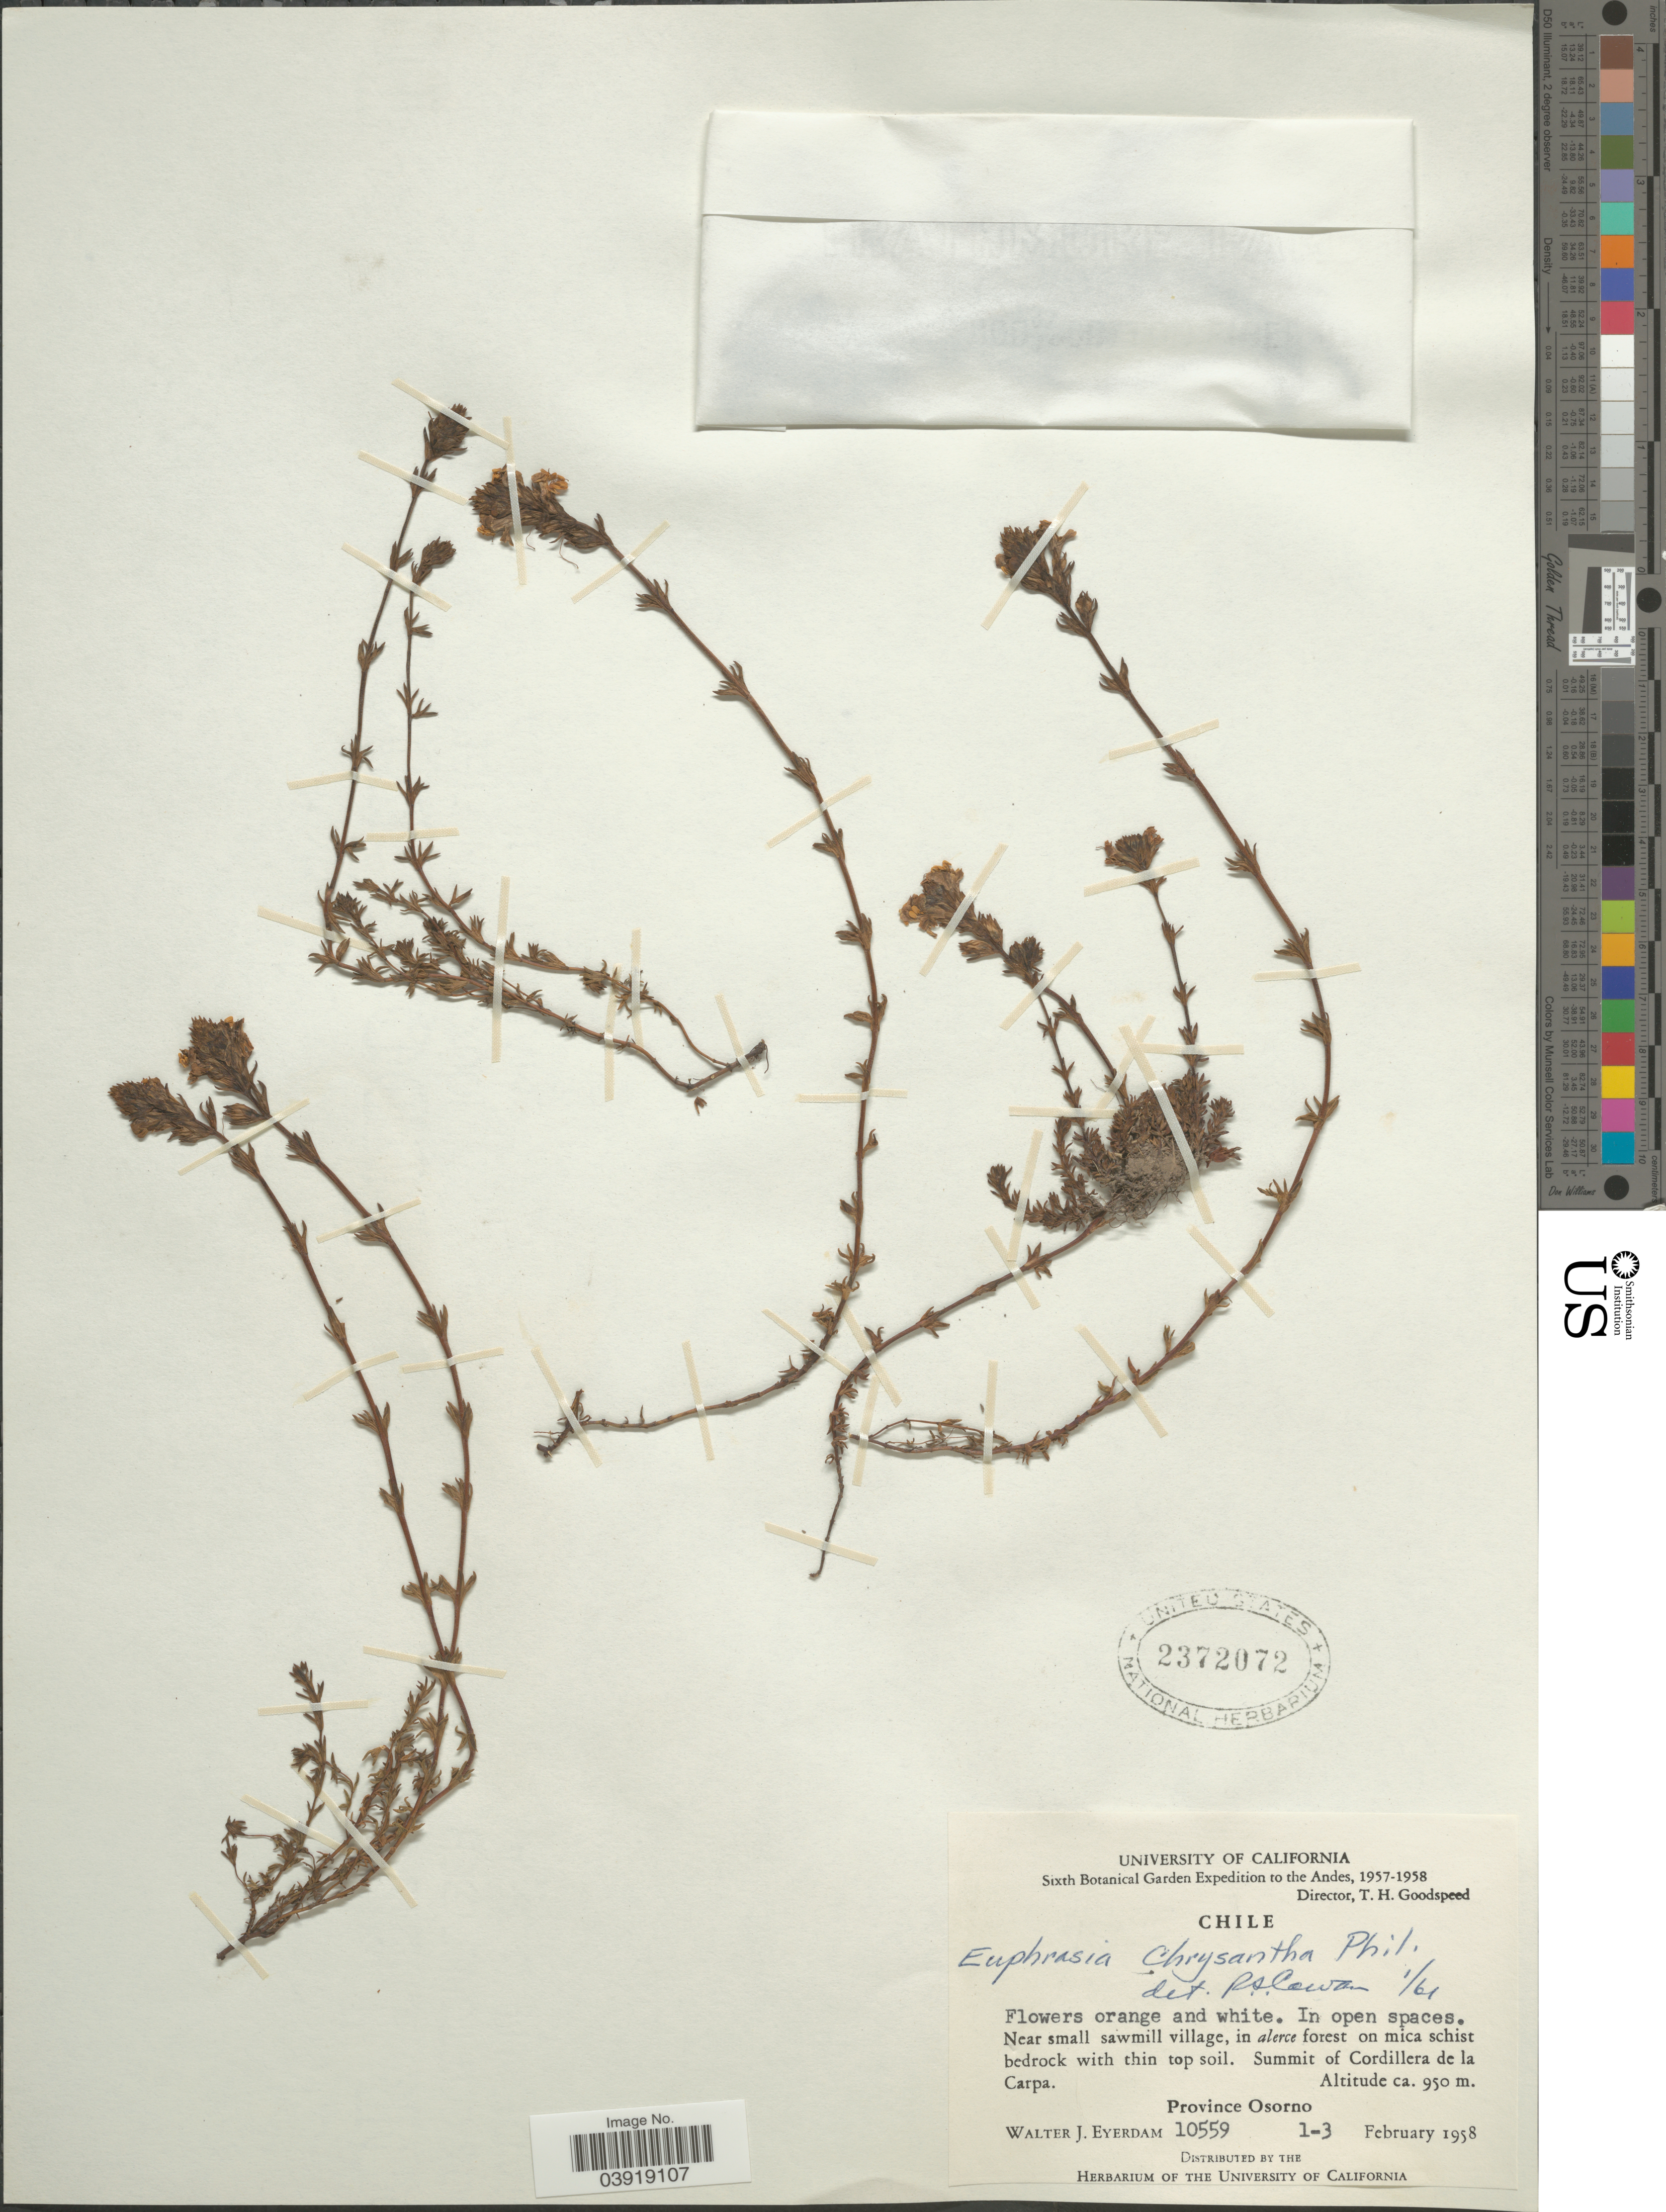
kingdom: Plantae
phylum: Tracheophyta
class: Magnoliopsida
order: Lamiales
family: Orobanchaceae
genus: Euphrasia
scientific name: Euphrasia chrysantha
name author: Phil.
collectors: W. J. Eyerdam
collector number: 10559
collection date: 1958-02-01/1958-02-03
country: Chile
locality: Andes. Near small sawmill village. Summit of Cordillera de la Carpa. Province Osorno.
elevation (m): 950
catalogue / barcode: US 2372072